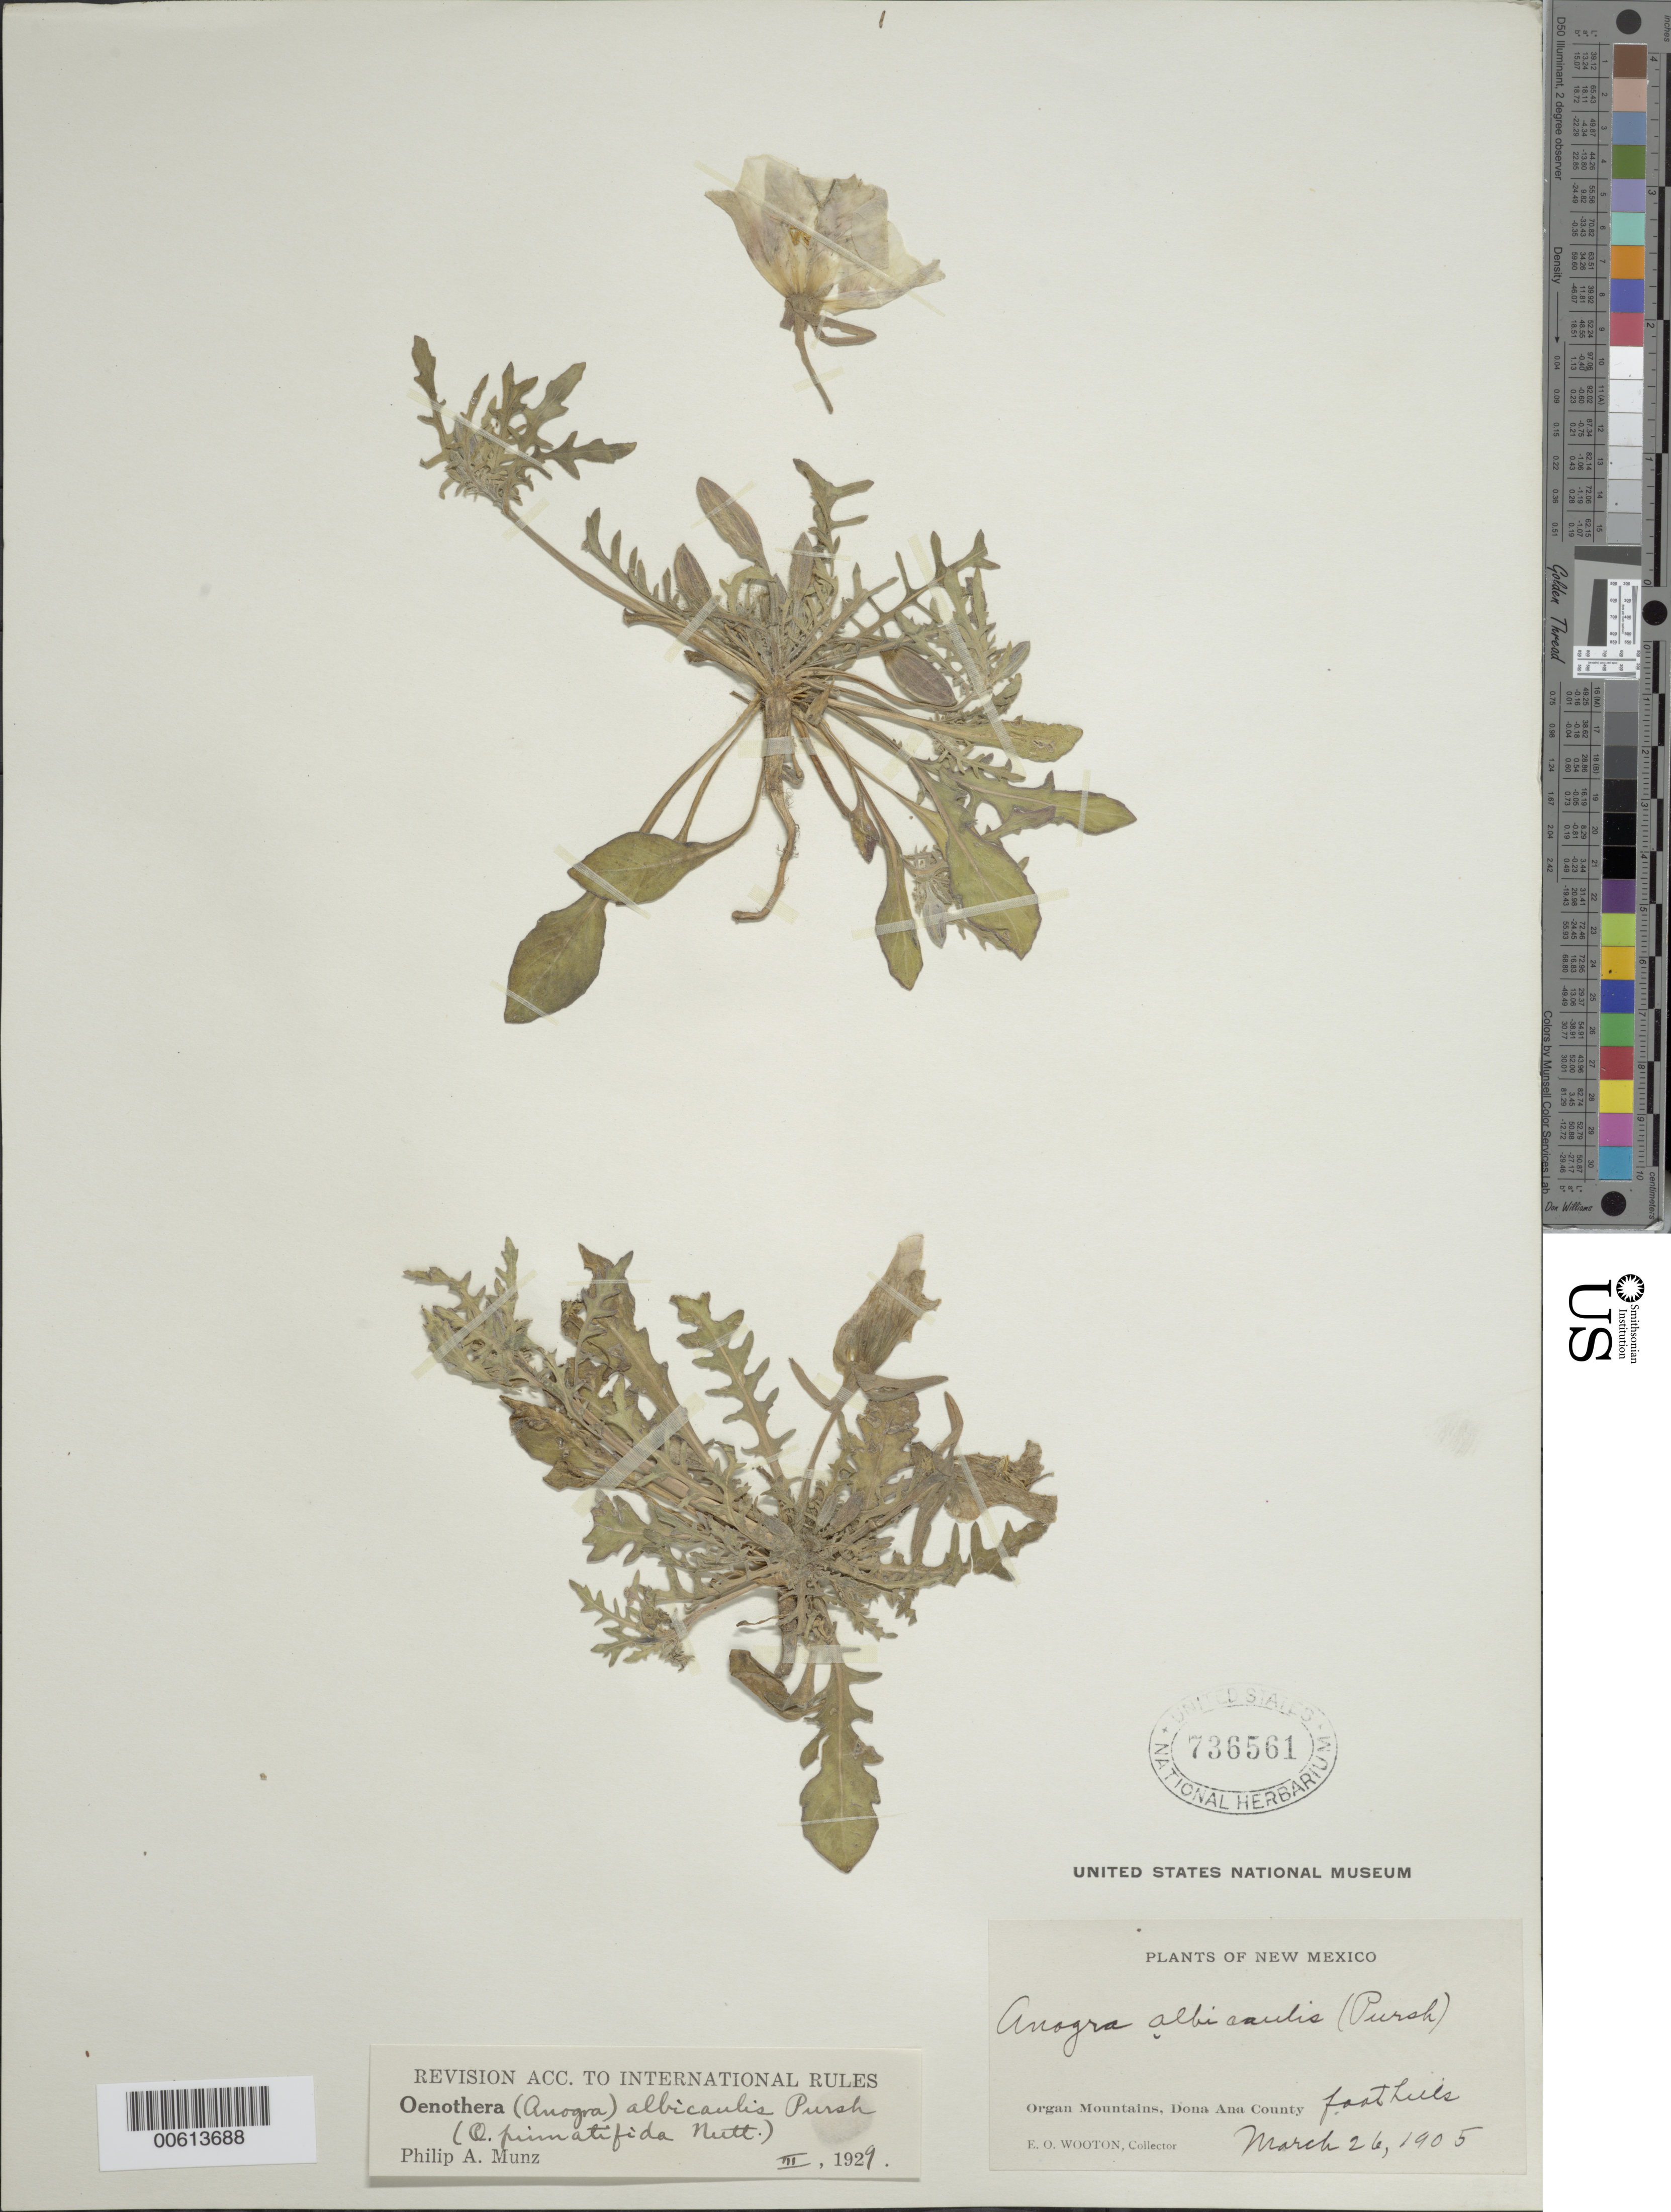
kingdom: Plantae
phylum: Tracheophyta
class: Magnoliopsida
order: Myrtales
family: Onagraceae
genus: Oenothera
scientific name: Oenothera albicaulis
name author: Pursh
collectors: E. O. Wooton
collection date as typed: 26 Mar 1905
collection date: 1905-03-26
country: United States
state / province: New Mexico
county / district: Dona Ana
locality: Organ Mountains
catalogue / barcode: US 736561